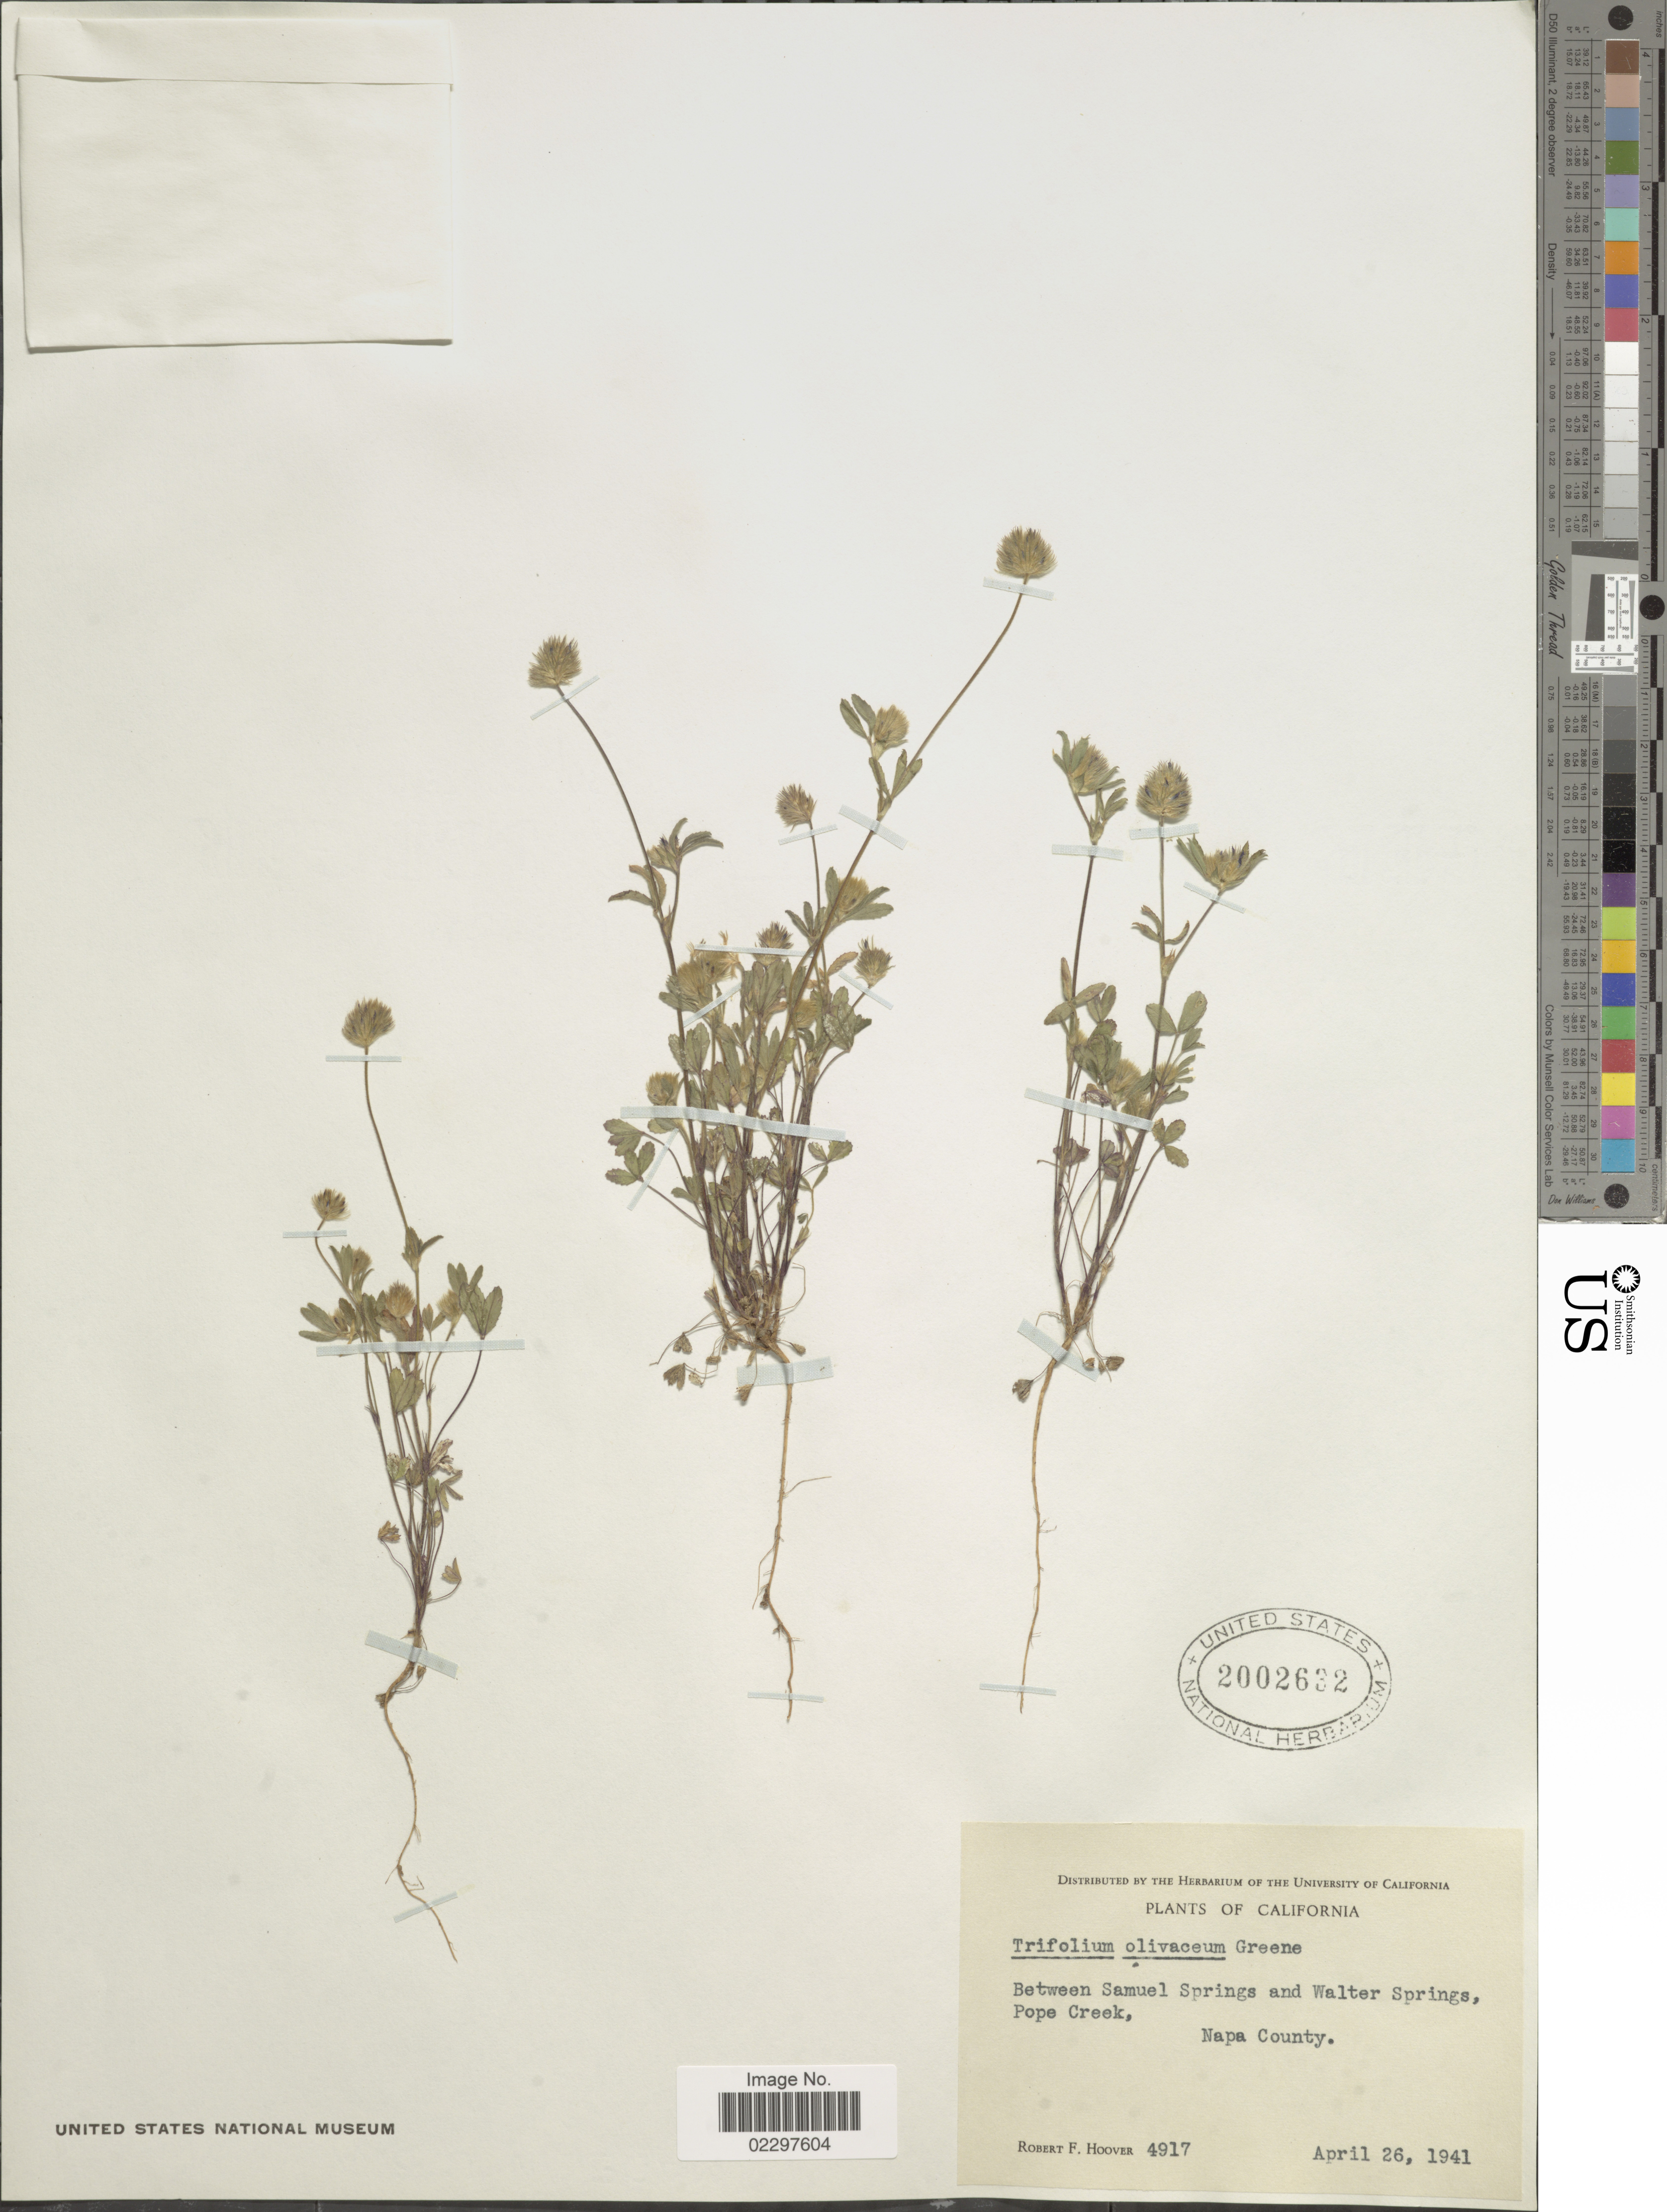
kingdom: Plantae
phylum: Tracheophyta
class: Magnoliopsida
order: Fabales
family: Fabaceae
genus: Trifolium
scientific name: Trifolium olivaceum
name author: Greene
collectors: R. F. Hoover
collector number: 4917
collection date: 1941-04-26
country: United States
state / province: California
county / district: Napa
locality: Between Samuel Springs and Walter Springs, Pope Creek, Napa County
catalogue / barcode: US 2002632